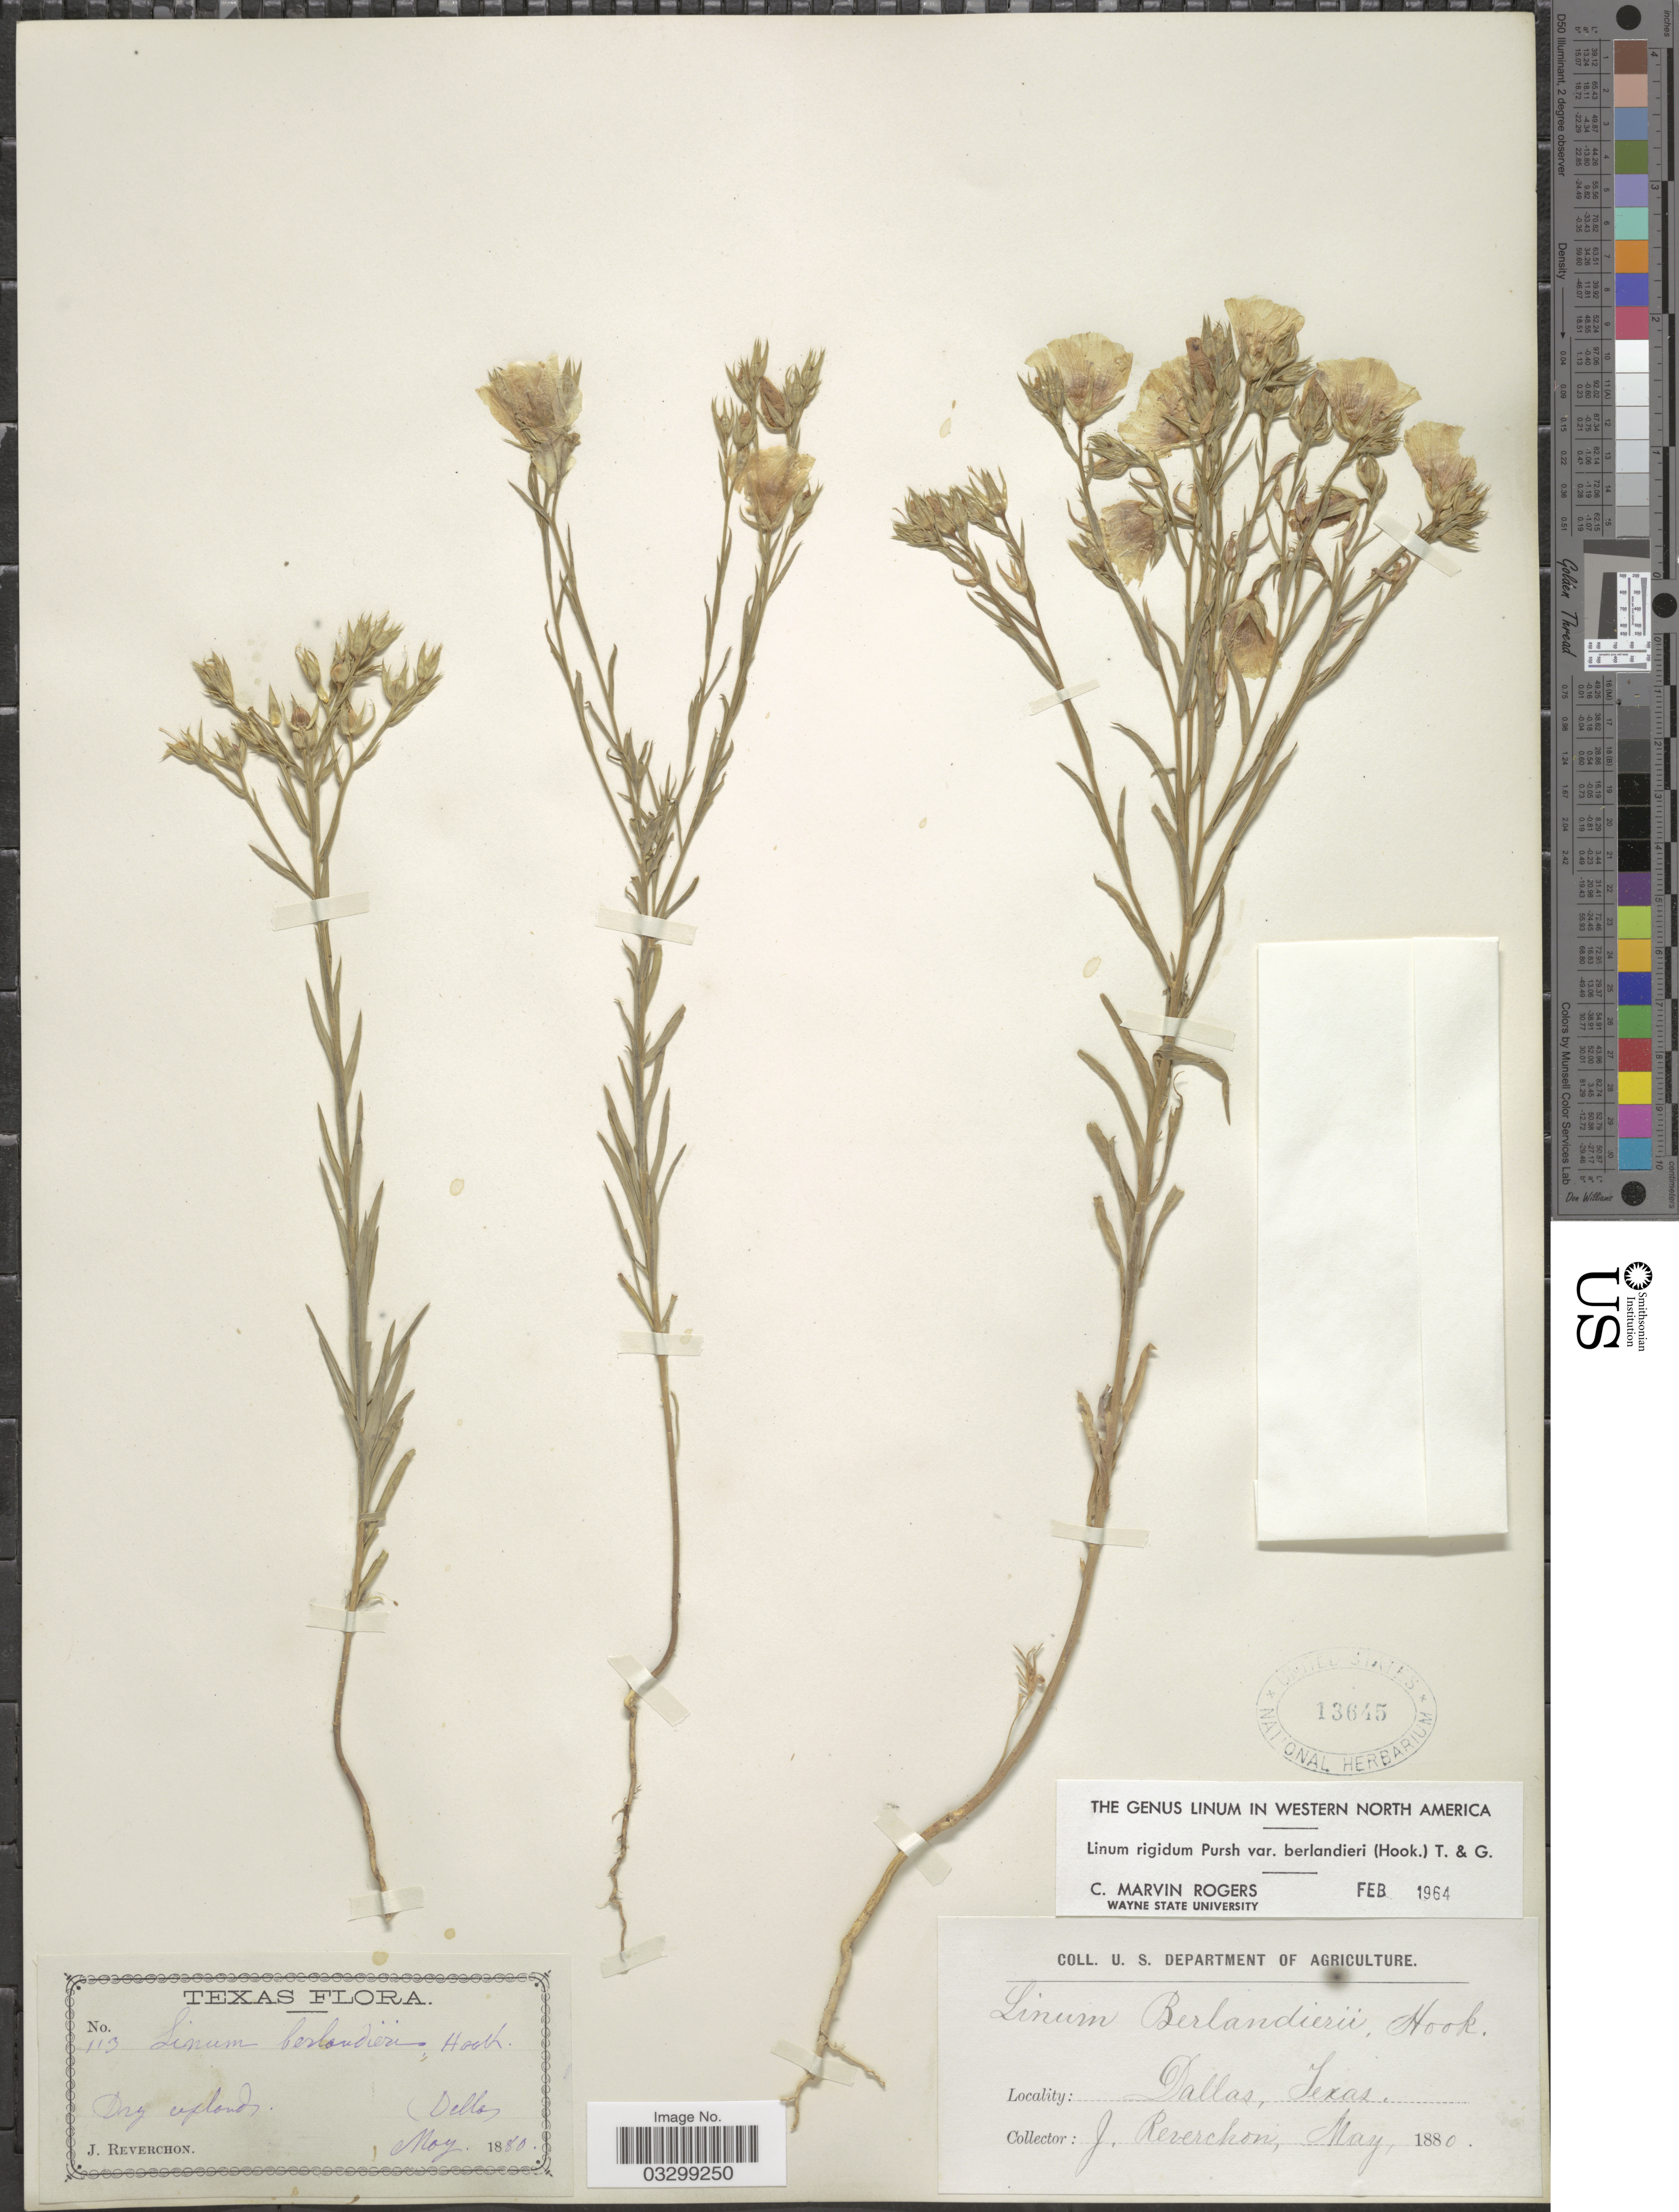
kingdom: Plantae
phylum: Tracheophyta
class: Magnoliopsida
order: Malpighiales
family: Linaceae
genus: Linum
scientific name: Linum rigidum var. berlandieri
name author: Pursh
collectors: J. Reverchon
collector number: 113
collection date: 1880-05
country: United States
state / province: Texas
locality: Dallas.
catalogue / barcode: US 13645